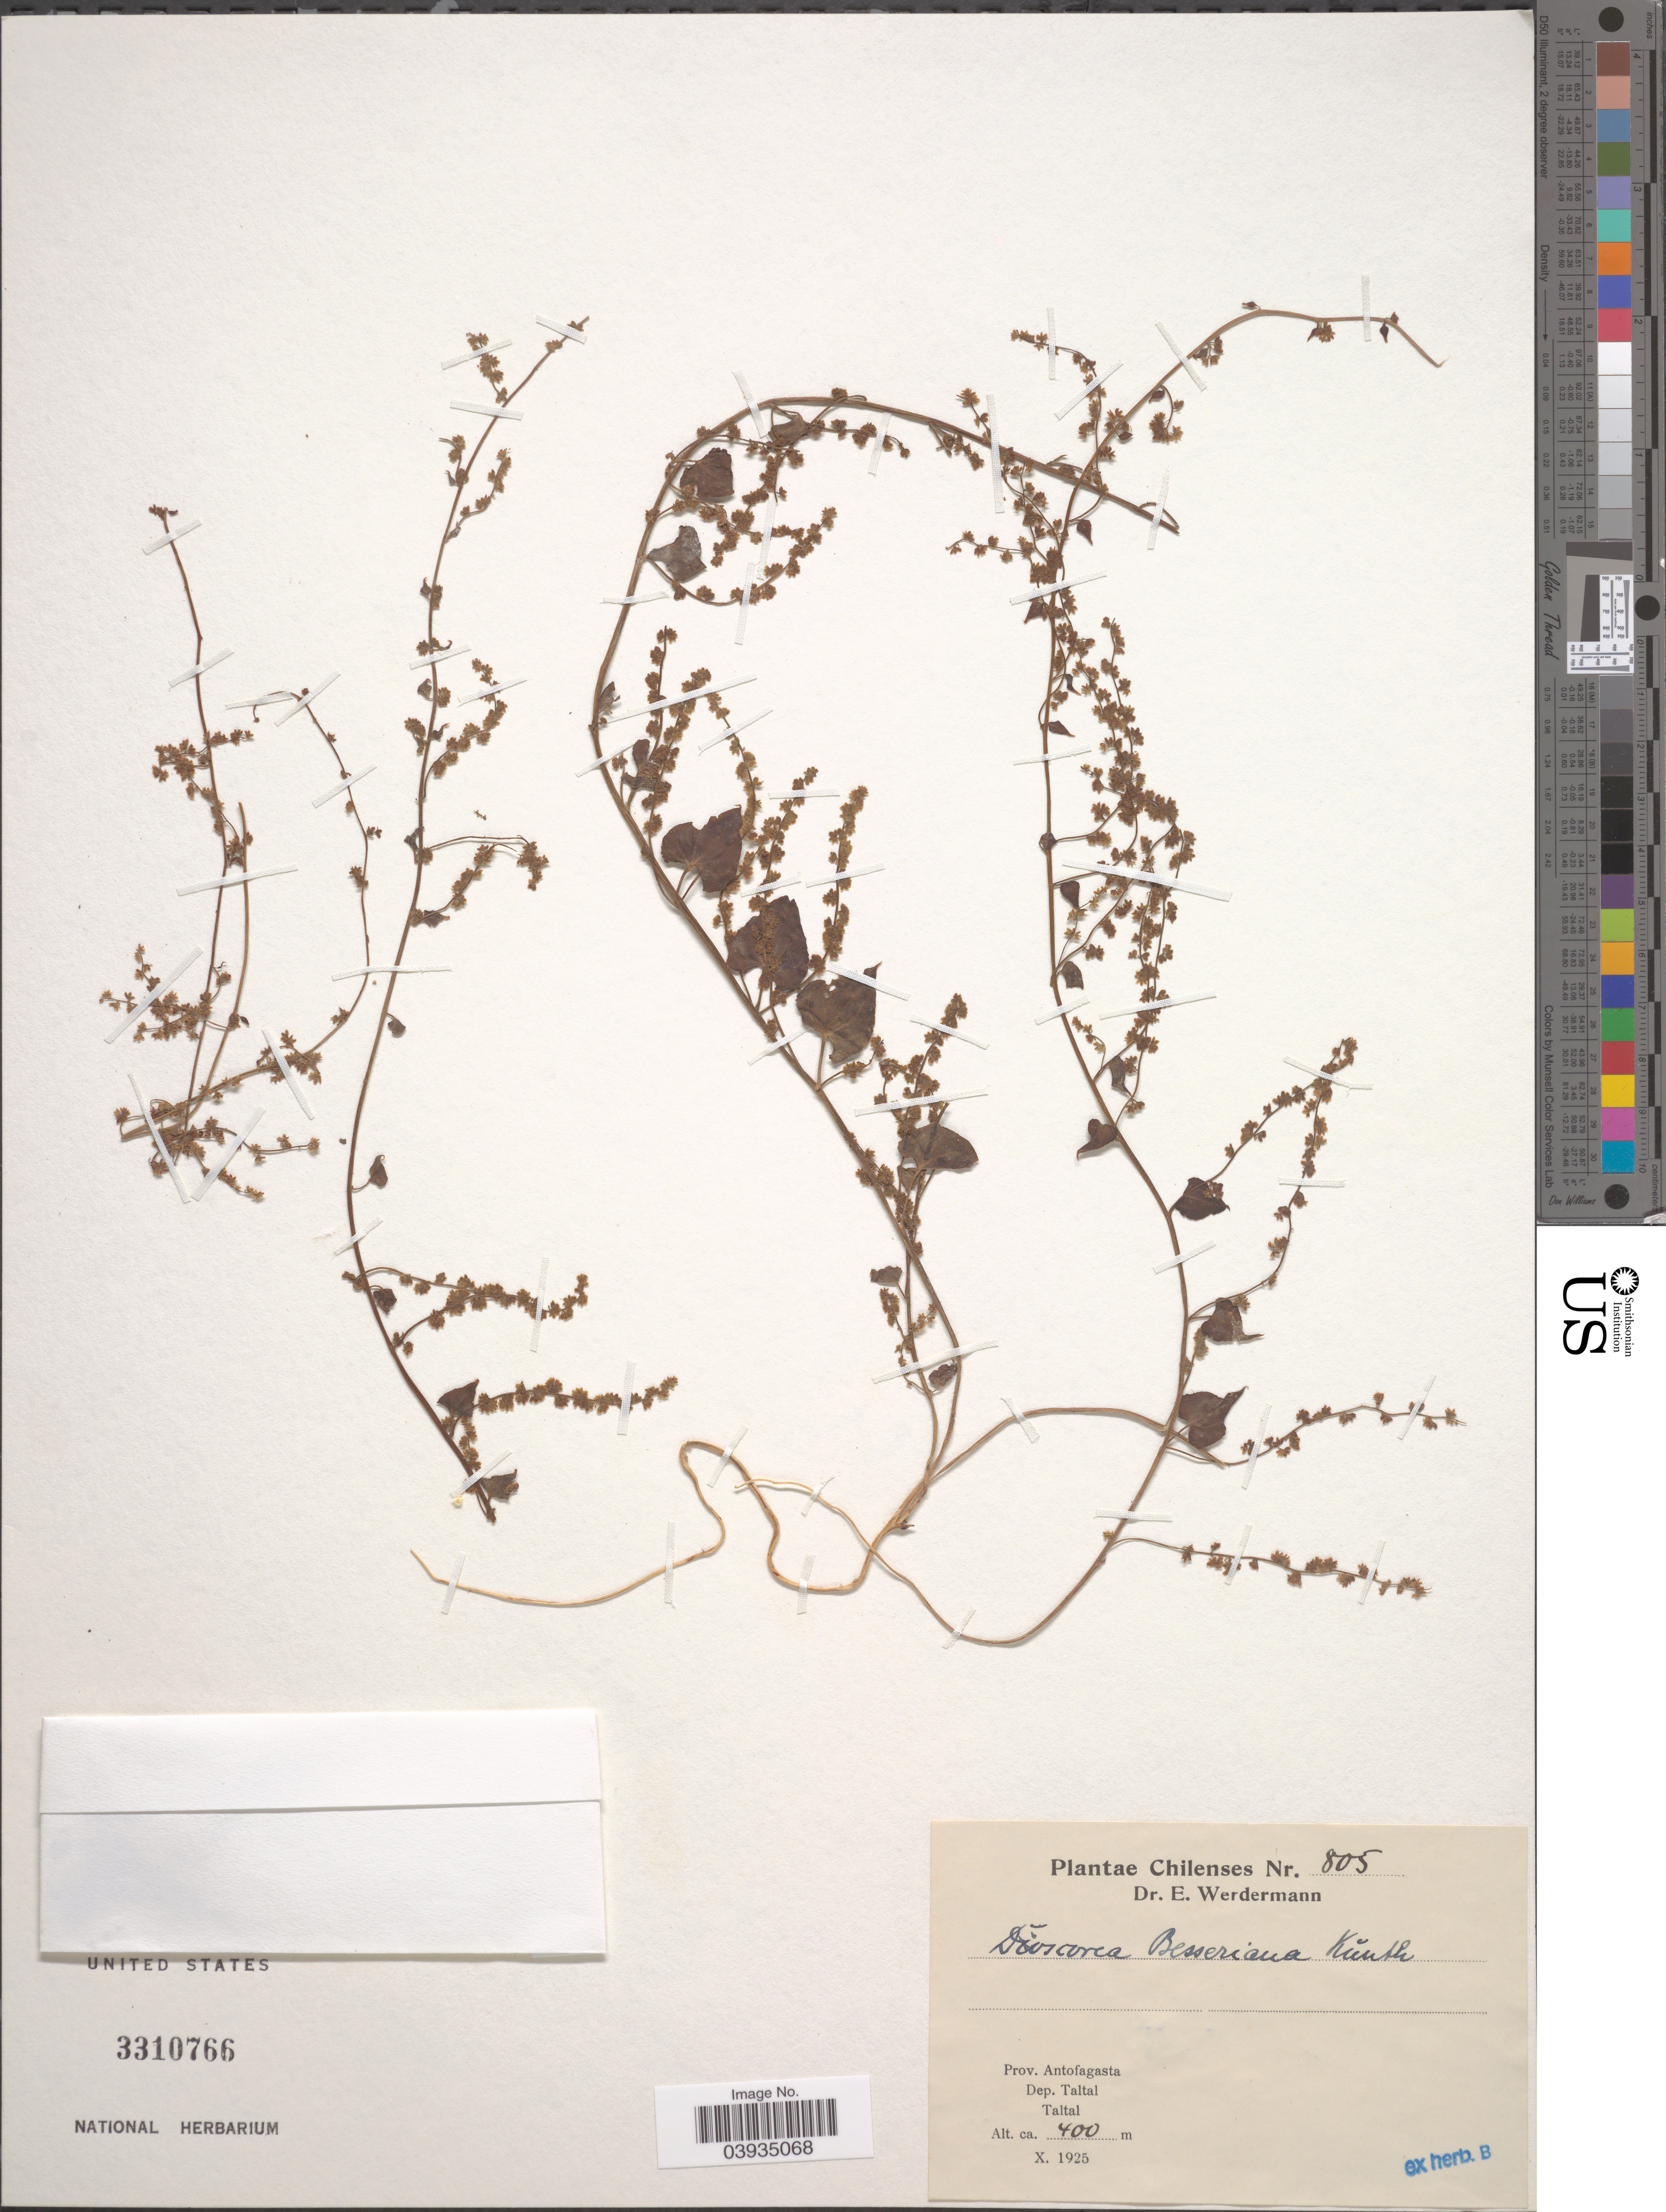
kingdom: Plantae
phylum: Tracheophyta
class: Liliopsida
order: Dioscoreales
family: Dioscoreaceae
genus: Dioscorea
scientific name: Dioscorea besseriana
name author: Kunth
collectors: E. Werdermann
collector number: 805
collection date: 1925-10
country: Chile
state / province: Antofagasta (II)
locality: Dep. Taltal. Taltal.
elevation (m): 400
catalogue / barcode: US 3310766